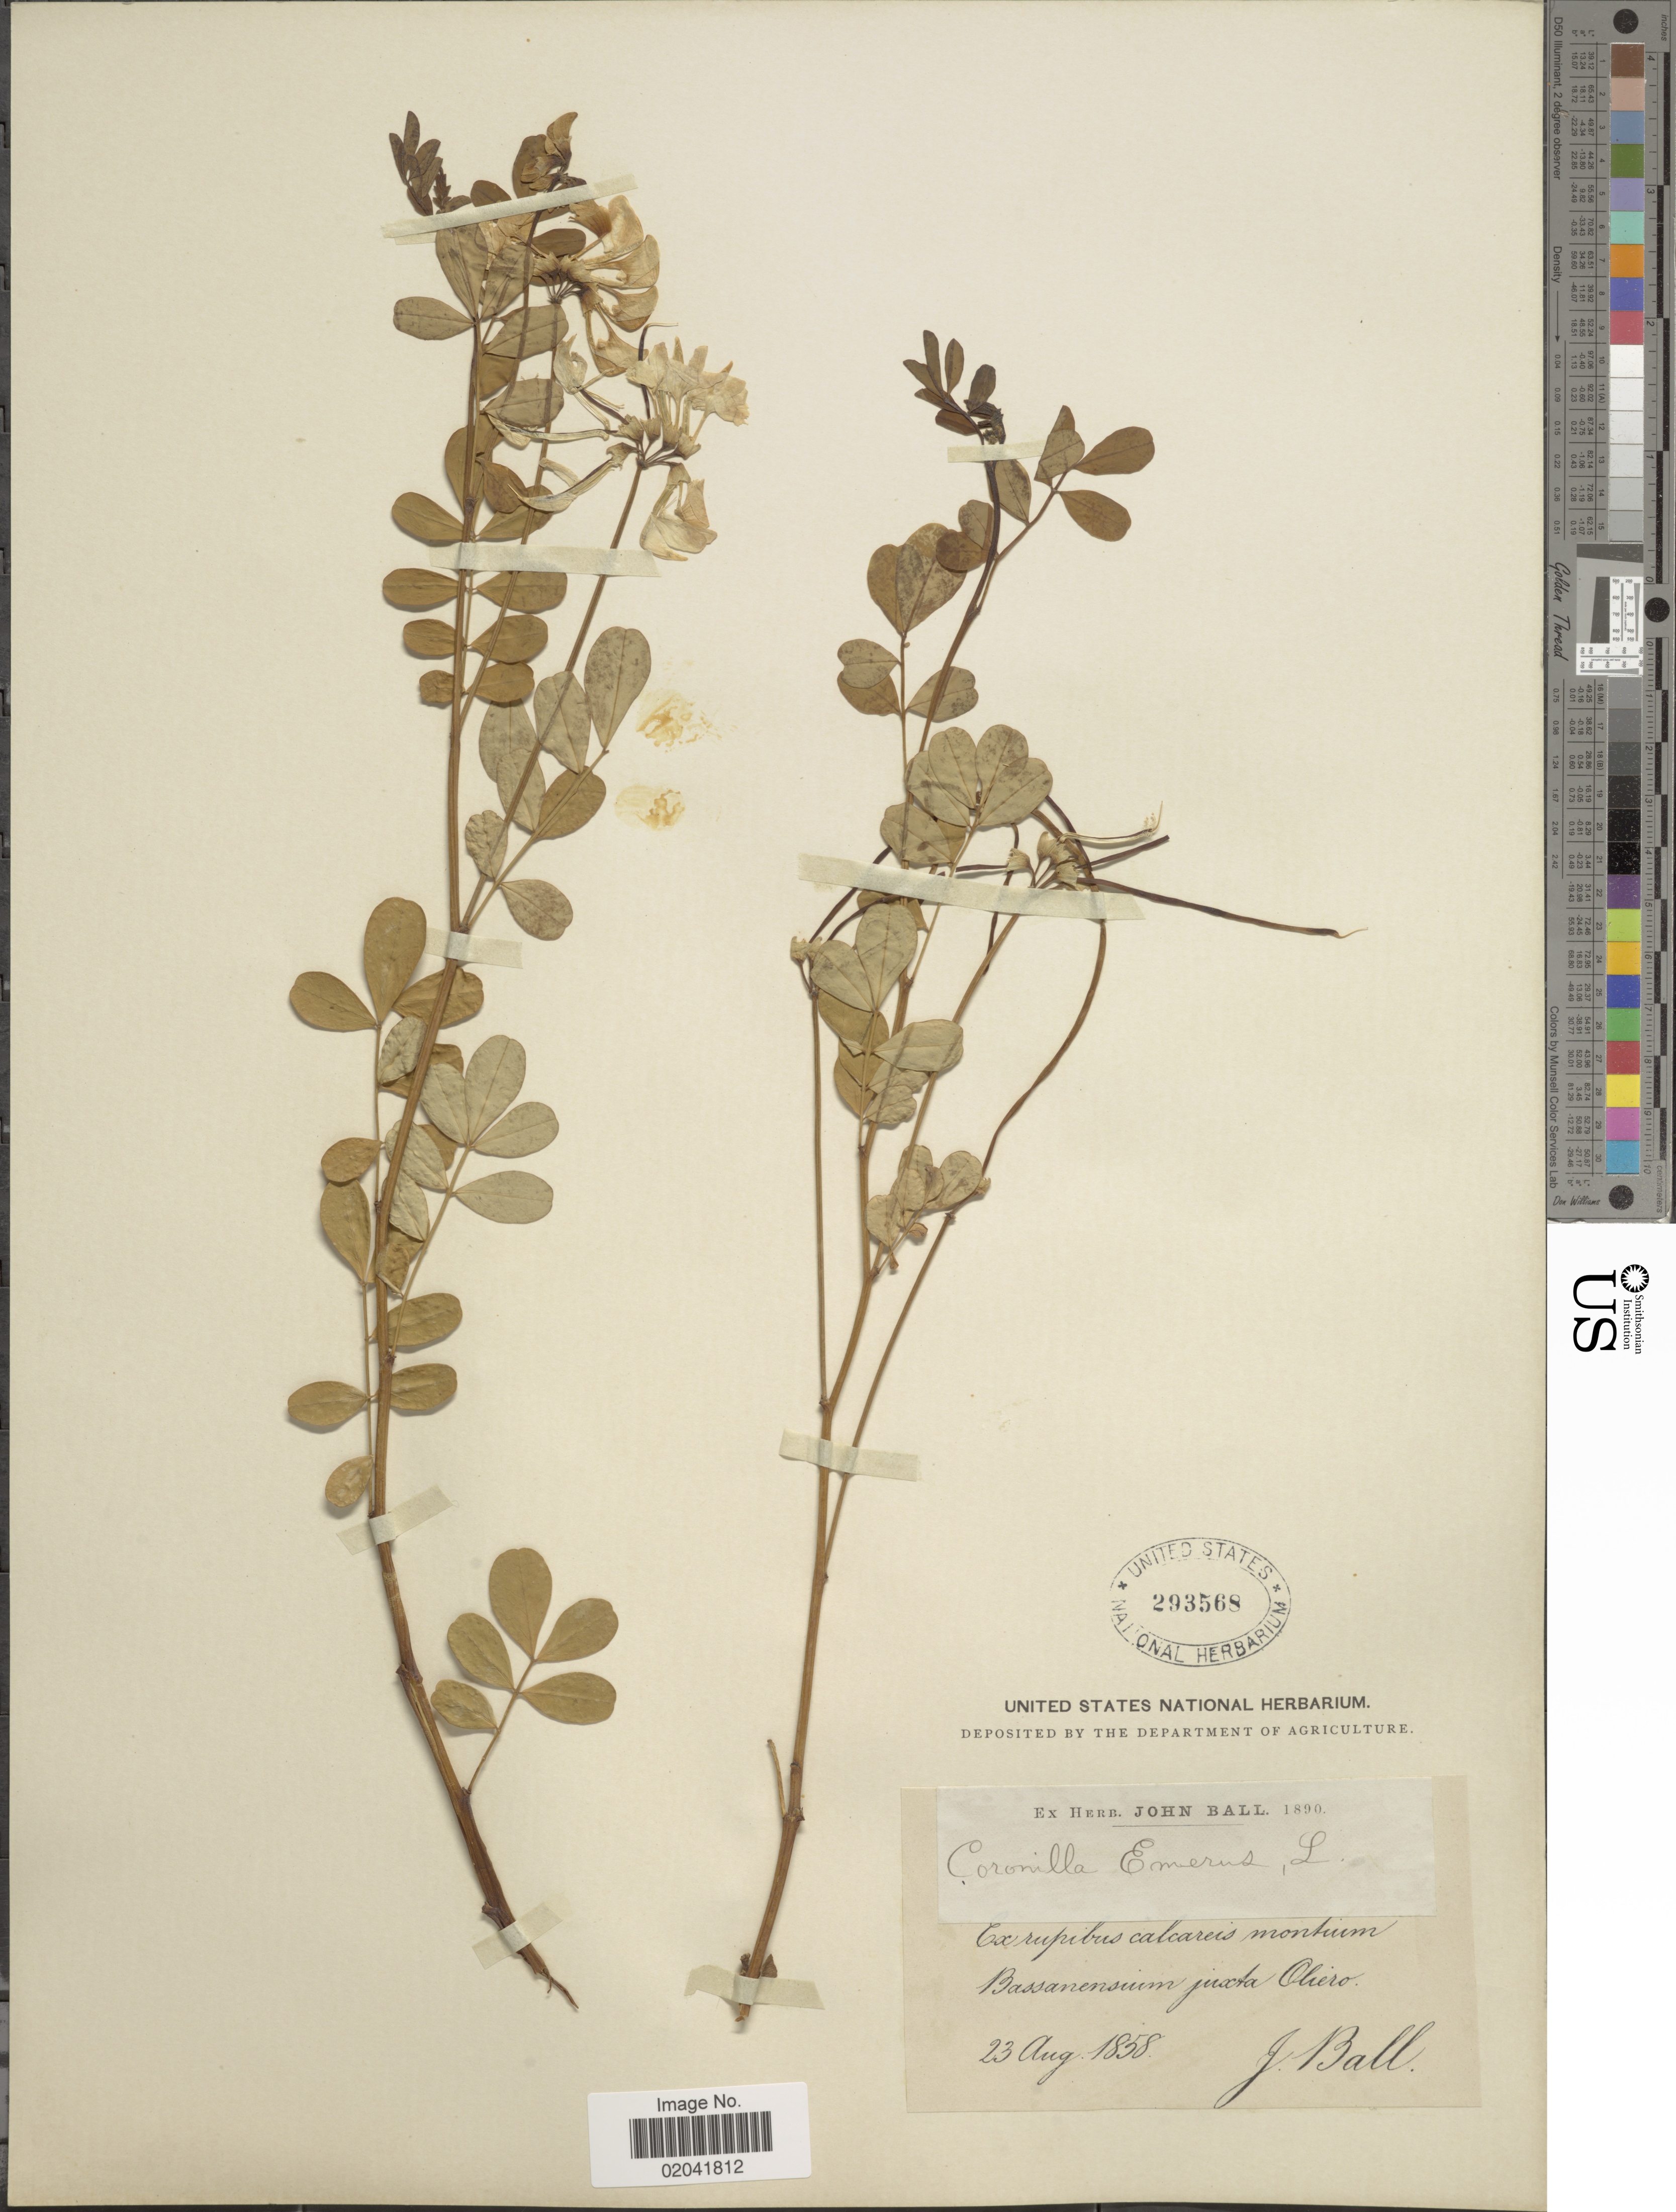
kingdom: Plantae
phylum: Tracheophyta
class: Magnoliopsida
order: Fabales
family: Fabaceae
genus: Coronilla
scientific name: Coronilla emerus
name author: L.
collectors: J. Ball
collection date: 1858-08-23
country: Italy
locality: Bassanensuim juxta Oliero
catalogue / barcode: US 293568